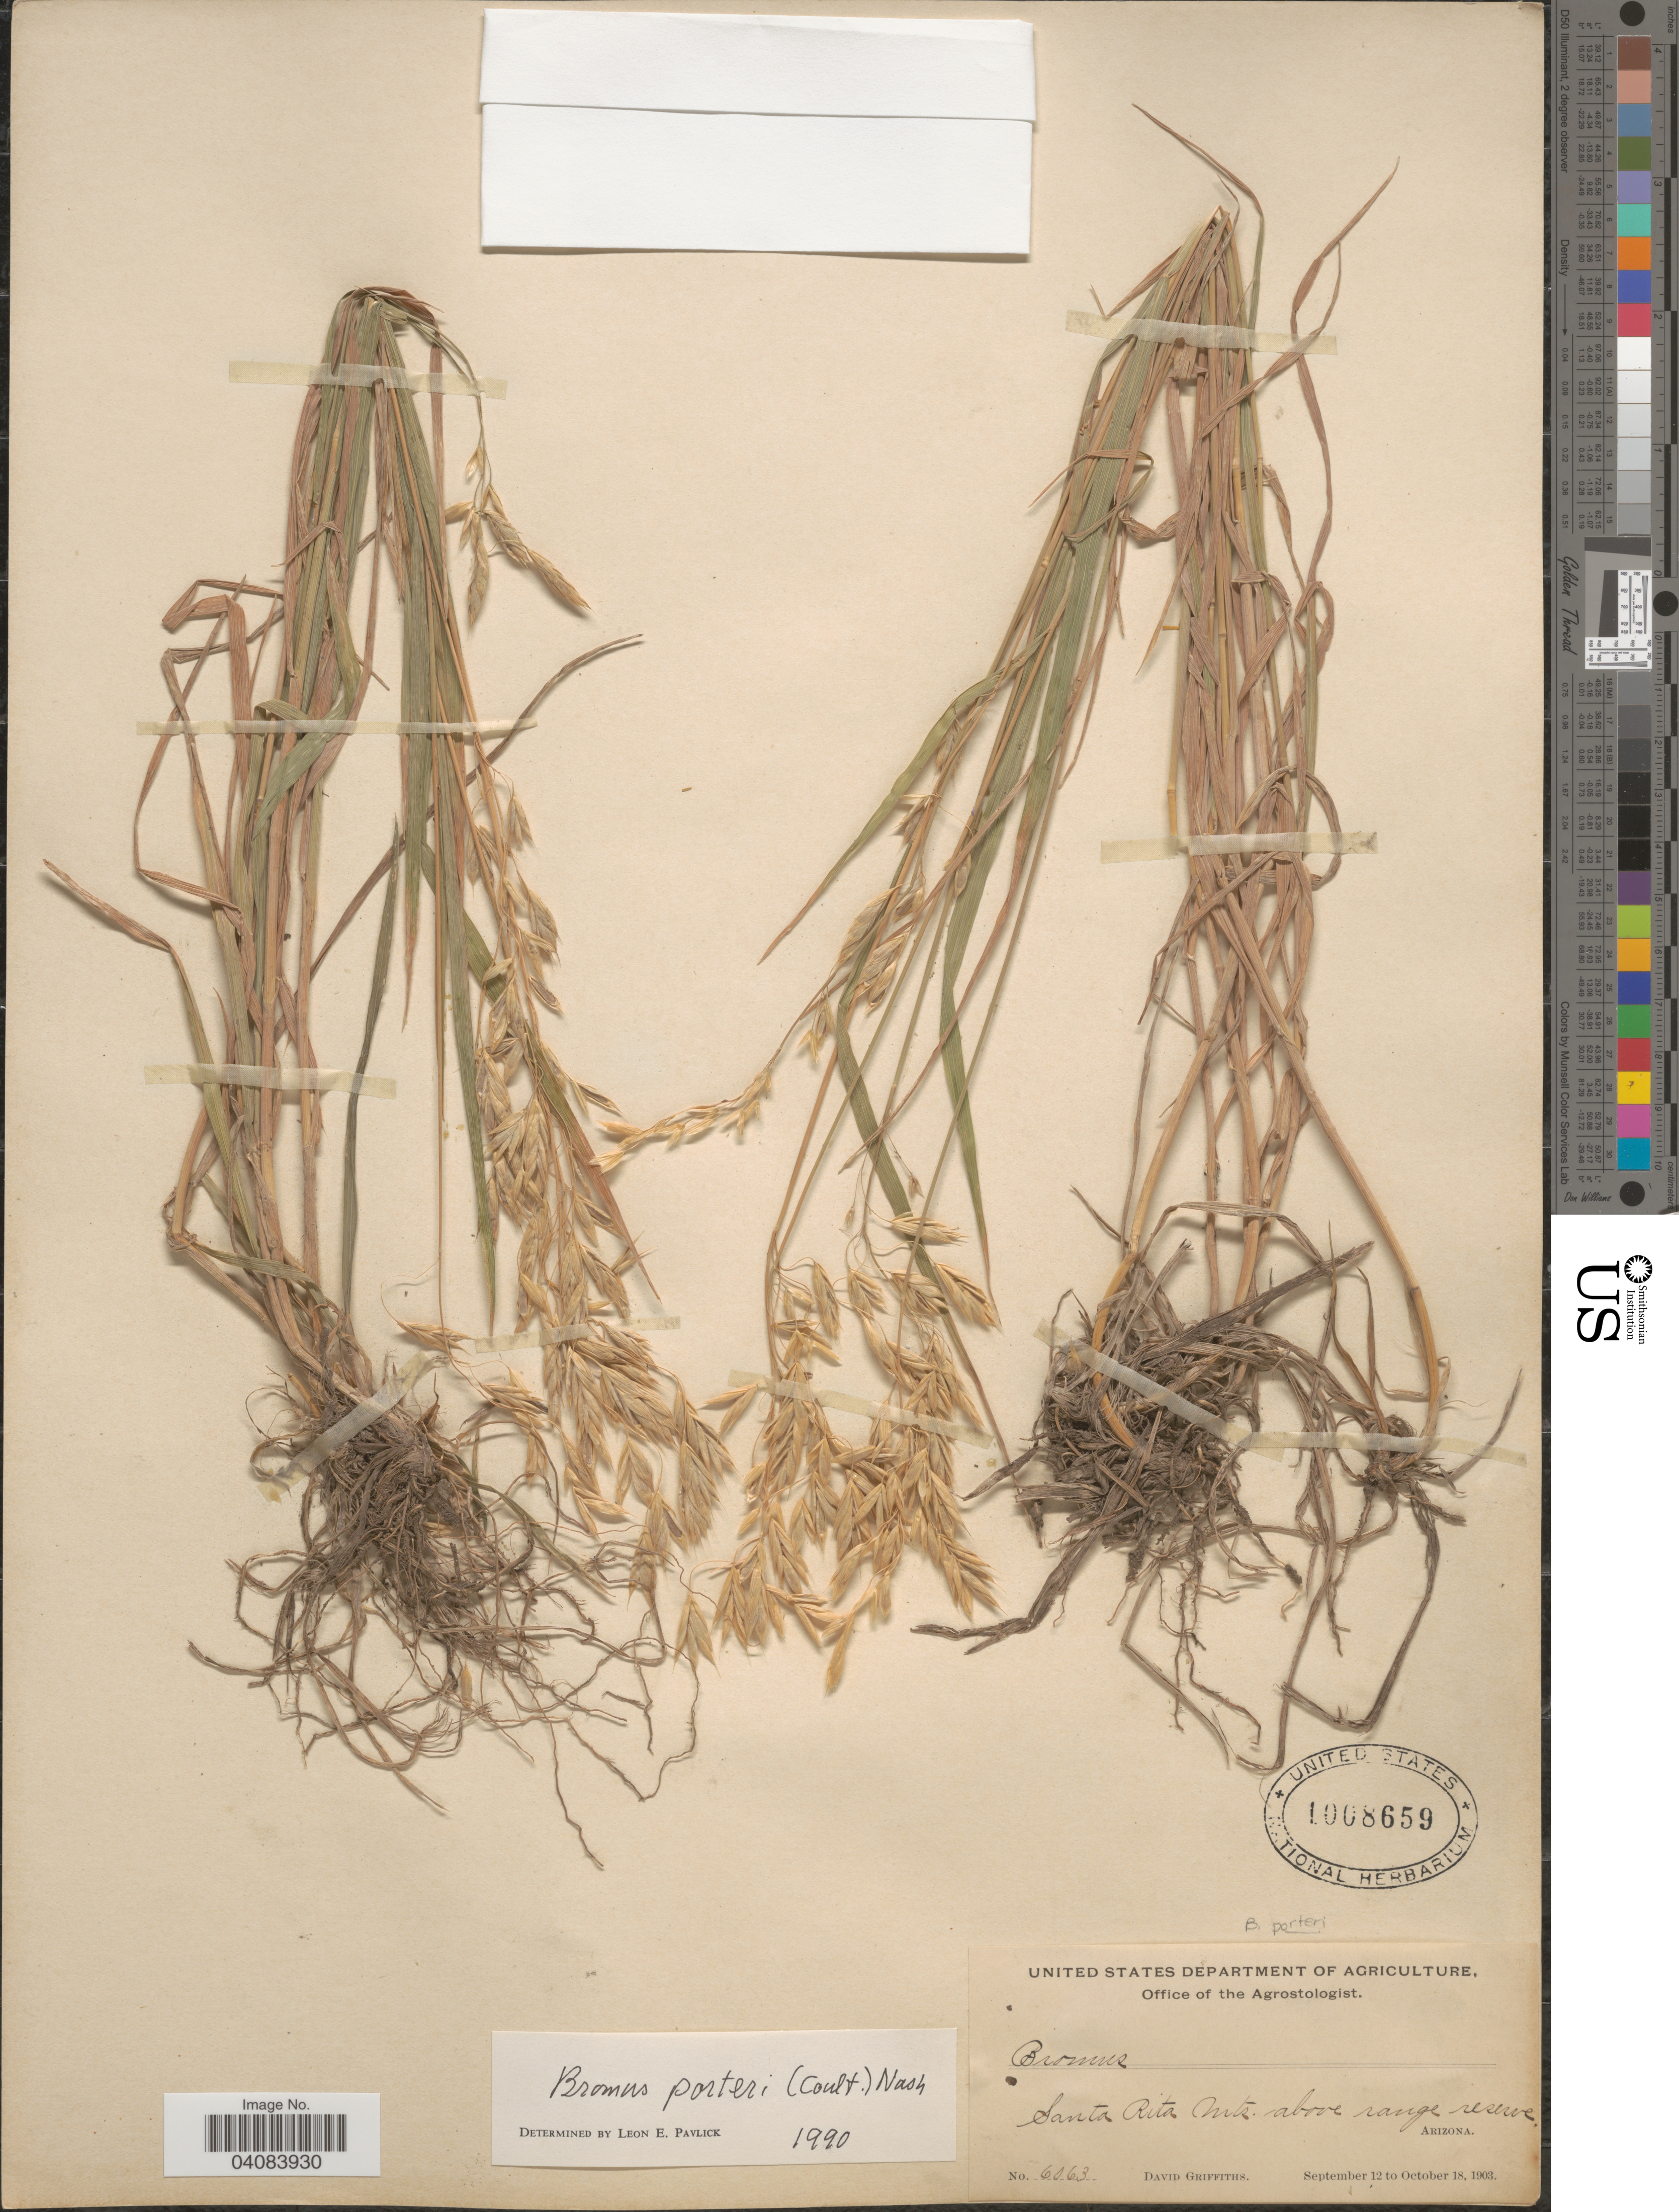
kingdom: Plantae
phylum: Tracheophyta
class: Liliopsida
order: Poales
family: Poaceae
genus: Bromus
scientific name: Bromus porteri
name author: (J.M. Coult.) Nash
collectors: D. Griffiths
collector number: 6063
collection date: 1903-09-12/1903-10-18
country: United States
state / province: Arizona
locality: Santa Rita Mts. above range reserve.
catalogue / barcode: US 1008659